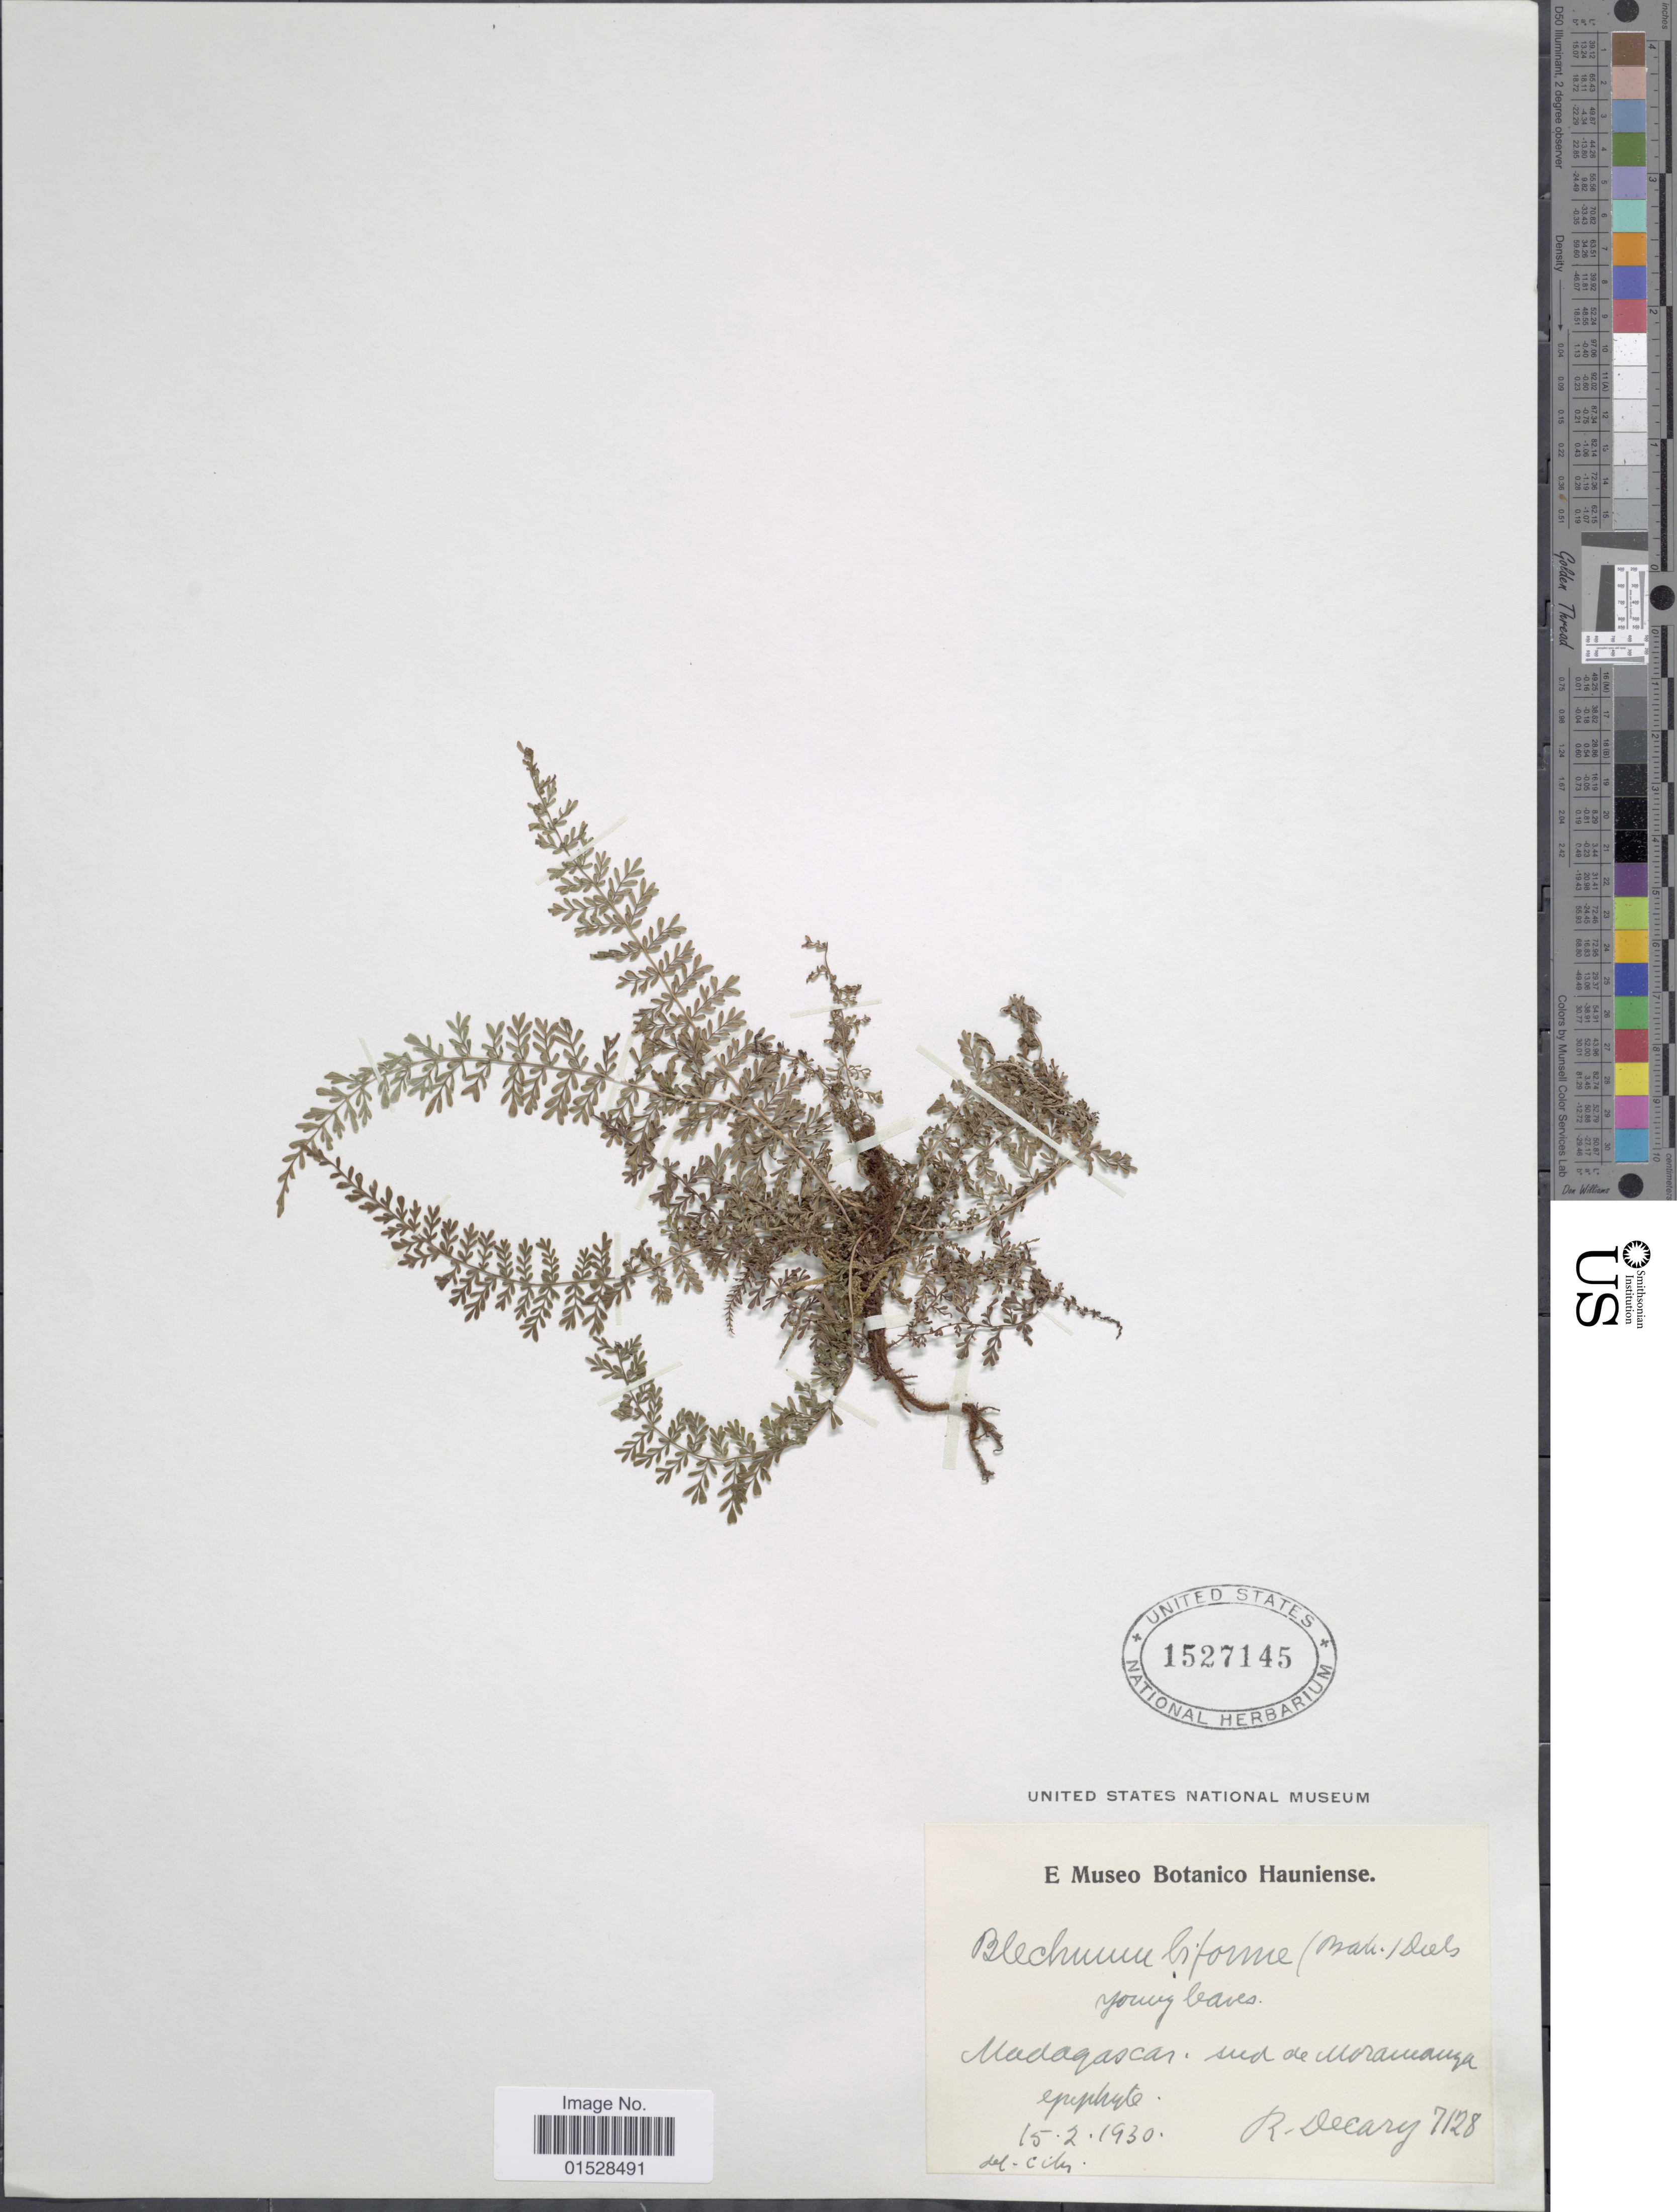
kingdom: Plantae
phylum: Tracheophyta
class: Polypodiopsida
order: Polypodiales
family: Blechnaceae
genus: Lomaridium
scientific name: Lomaridium biforme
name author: (Baker) Gasper & V.A.O. Dittrich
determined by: Vazquez, R.; Molino, S.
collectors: R. Decary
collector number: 7128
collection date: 1930-02-15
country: Madagascar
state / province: Alaotra Mangoro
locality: Sud de Moramanga [South of Moramanga]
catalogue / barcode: US 1527145